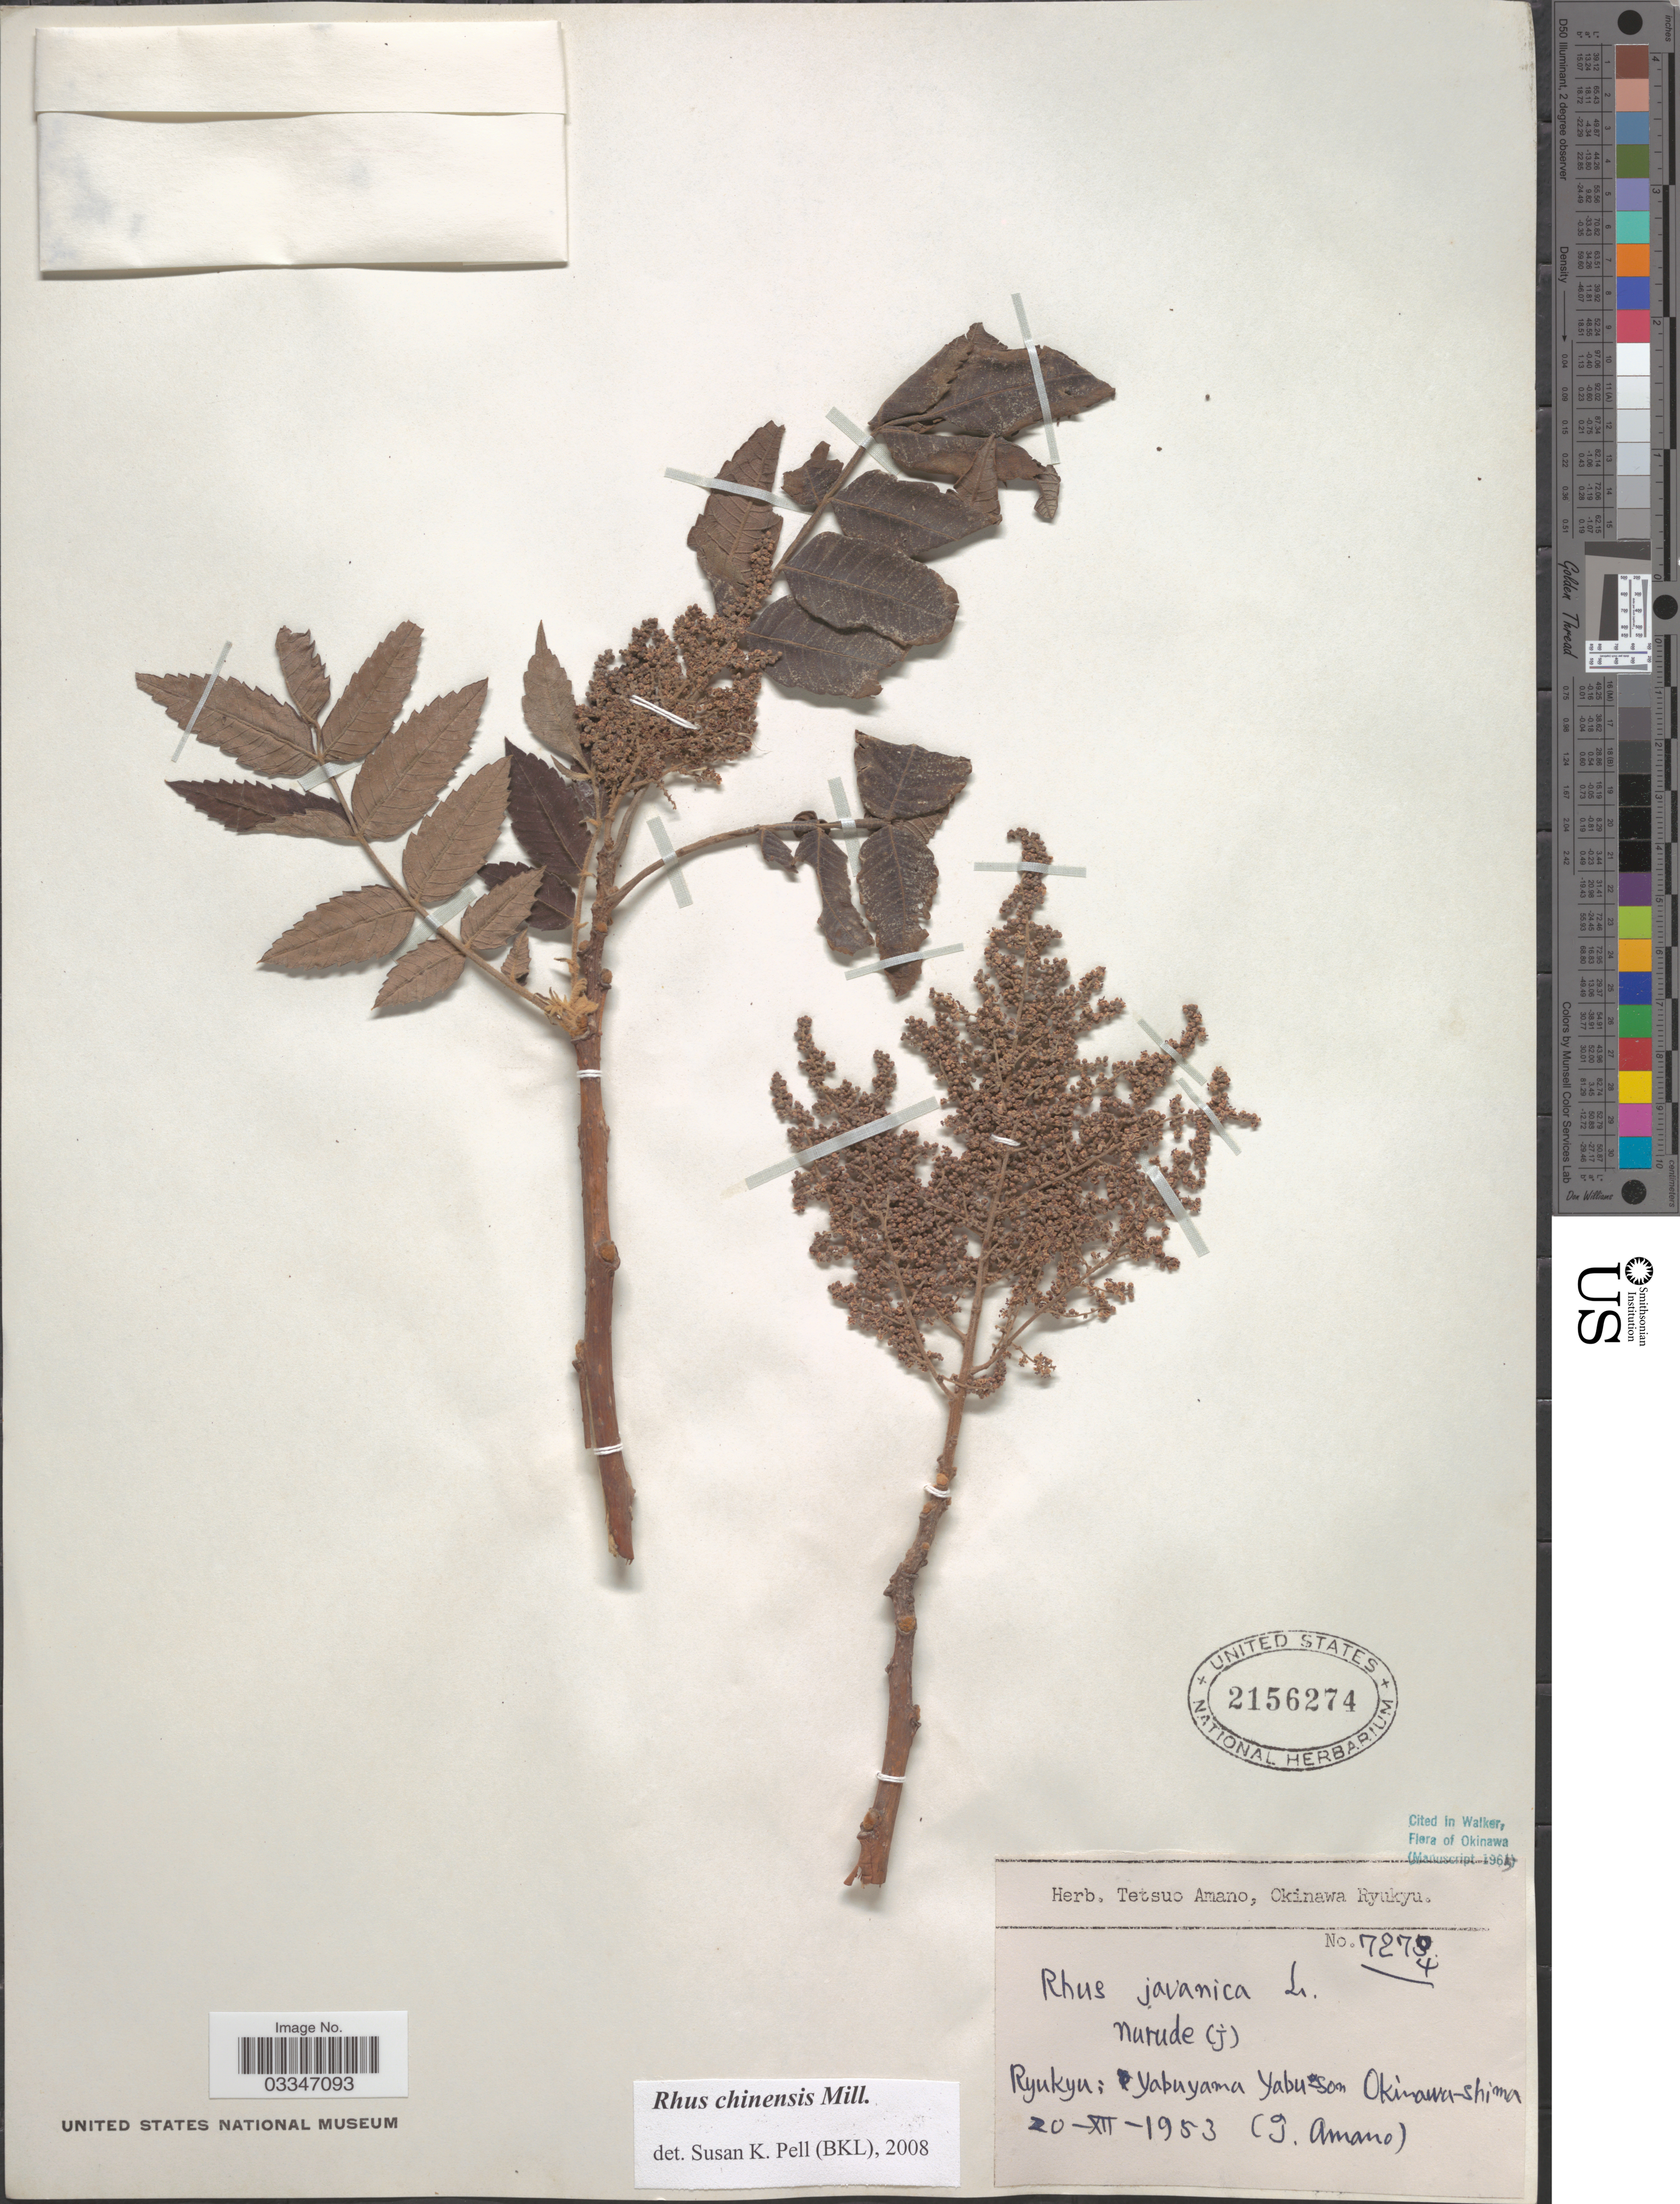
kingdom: Plantae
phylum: Tracheophyta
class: Magnoliopsida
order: Sapindales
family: Anacardiaceae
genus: Rhus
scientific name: Rhus chinensis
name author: Mill.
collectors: T. Amano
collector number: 7274*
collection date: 1953-12-20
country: Japan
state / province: Okinawa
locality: Ryukyu: Yabuyama Yabu-Son Okinawa-shima.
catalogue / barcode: US 2156274